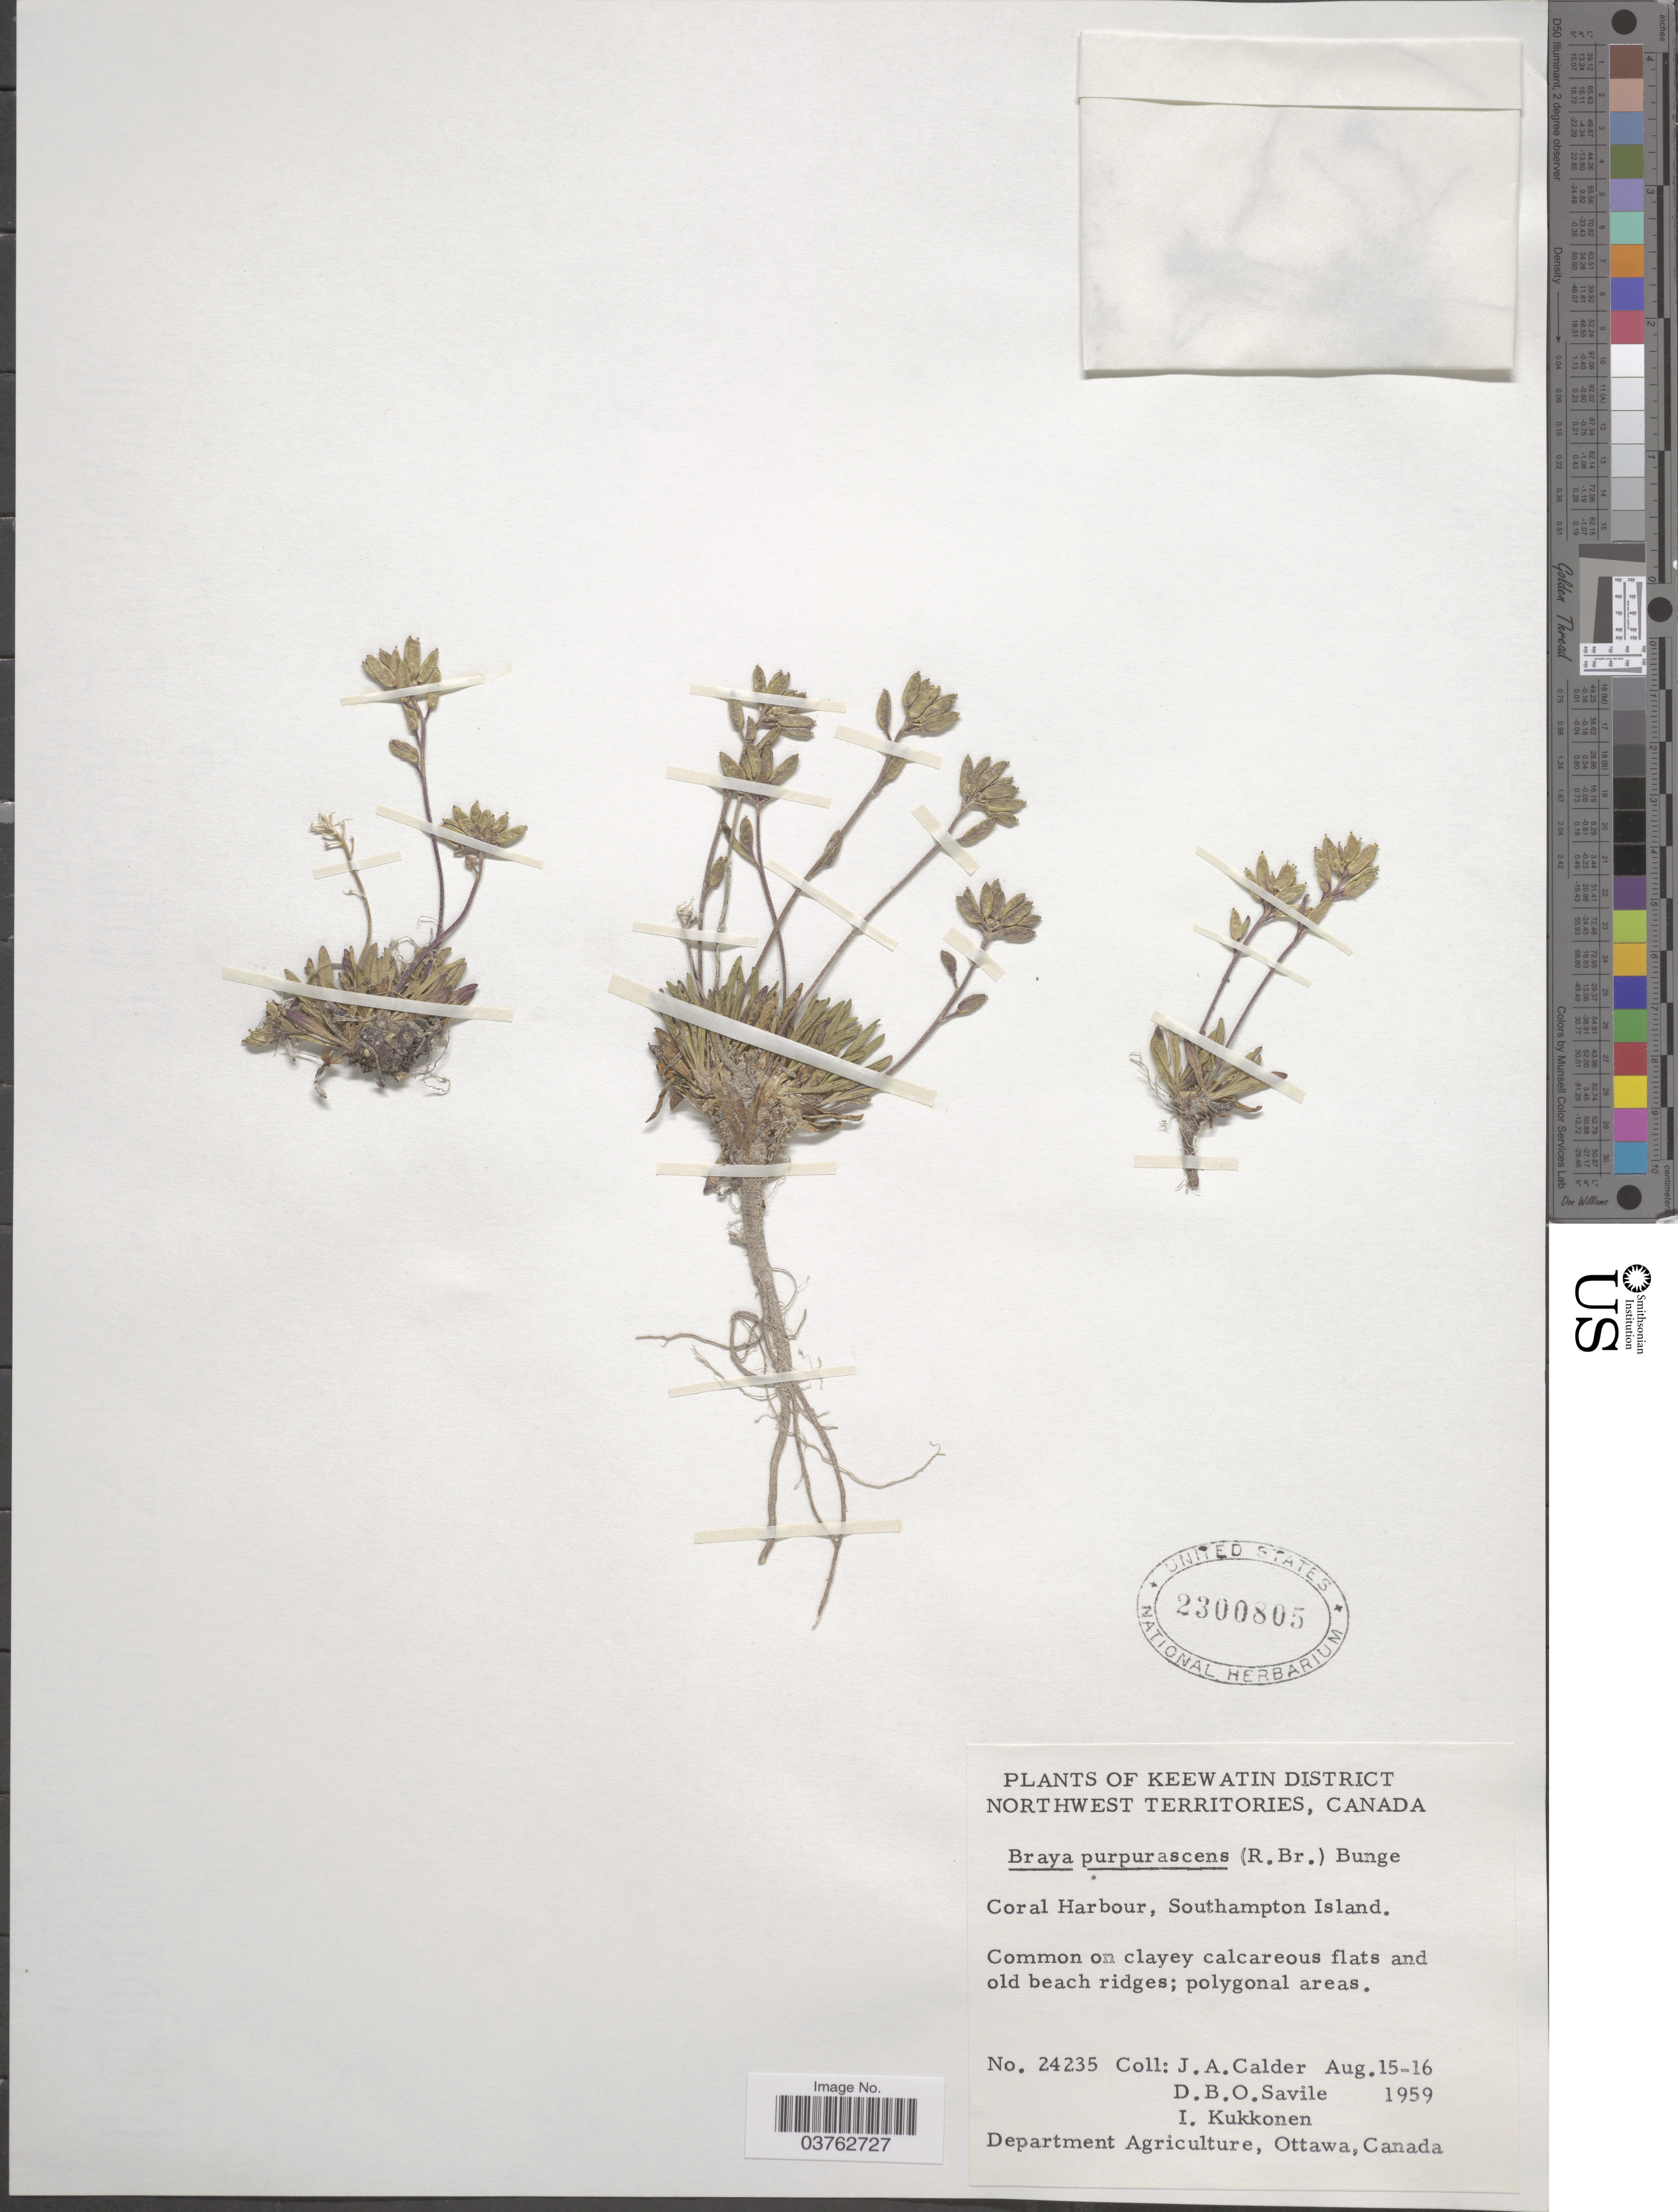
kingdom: Plantae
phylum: Tracheophyta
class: Magnoliopsida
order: Brassicales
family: Brassicaceae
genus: Braya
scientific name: Braya purpurascens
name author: (R. Br.) Bunge ex Ledeb.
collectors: J. A. Calder, D. Savile & I. Kukkonen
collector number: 24235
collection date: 1959-08-15/1959-08-16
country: Canada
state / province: Northwest Territories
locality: Keewatin District. Coral Harbour, Southampton Island.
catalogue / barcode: US 2300805